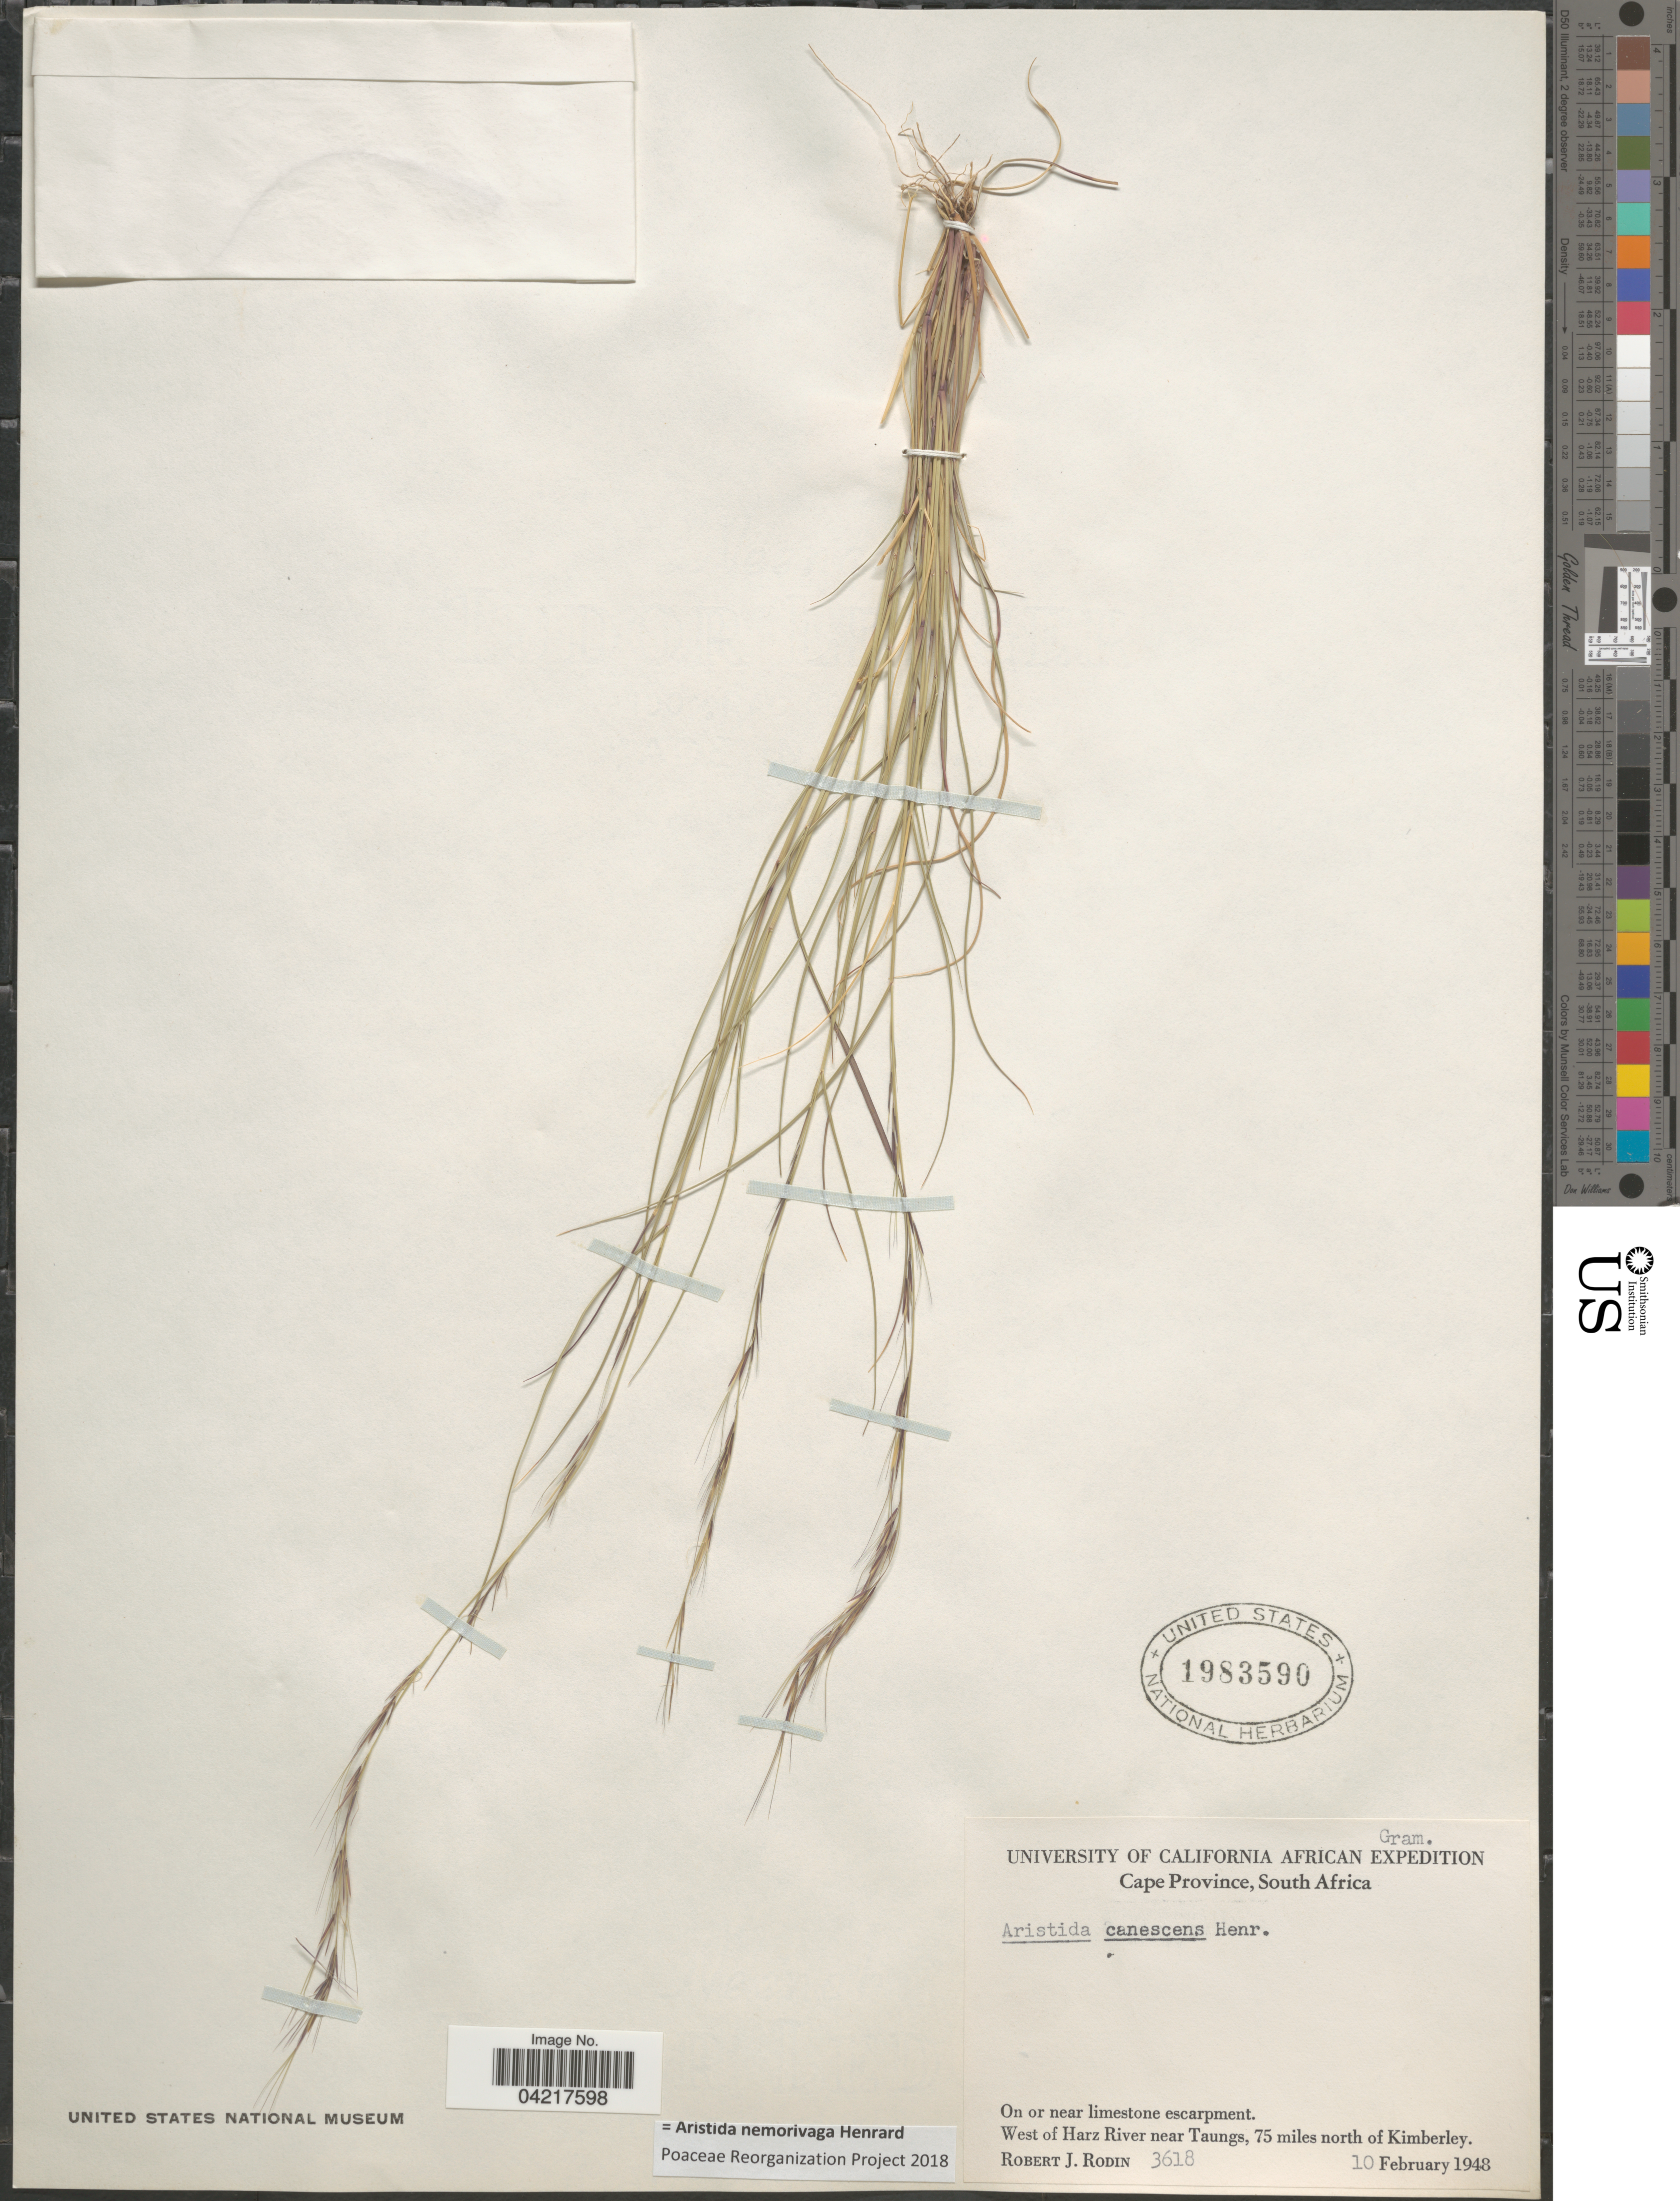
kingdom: Plantae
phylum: Tracheophyta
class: Liliopsida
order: Poales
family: Poaceae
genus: Aristida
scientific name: Aristida nemorivaga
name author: Henr.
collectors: R. J. Rodin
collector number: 3618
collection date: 1948-02-10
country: South Africa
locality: On or near limestone escarpment. West of Harz River near Taungs, 75 miles north of Kimberley.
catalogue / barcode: US 1983590